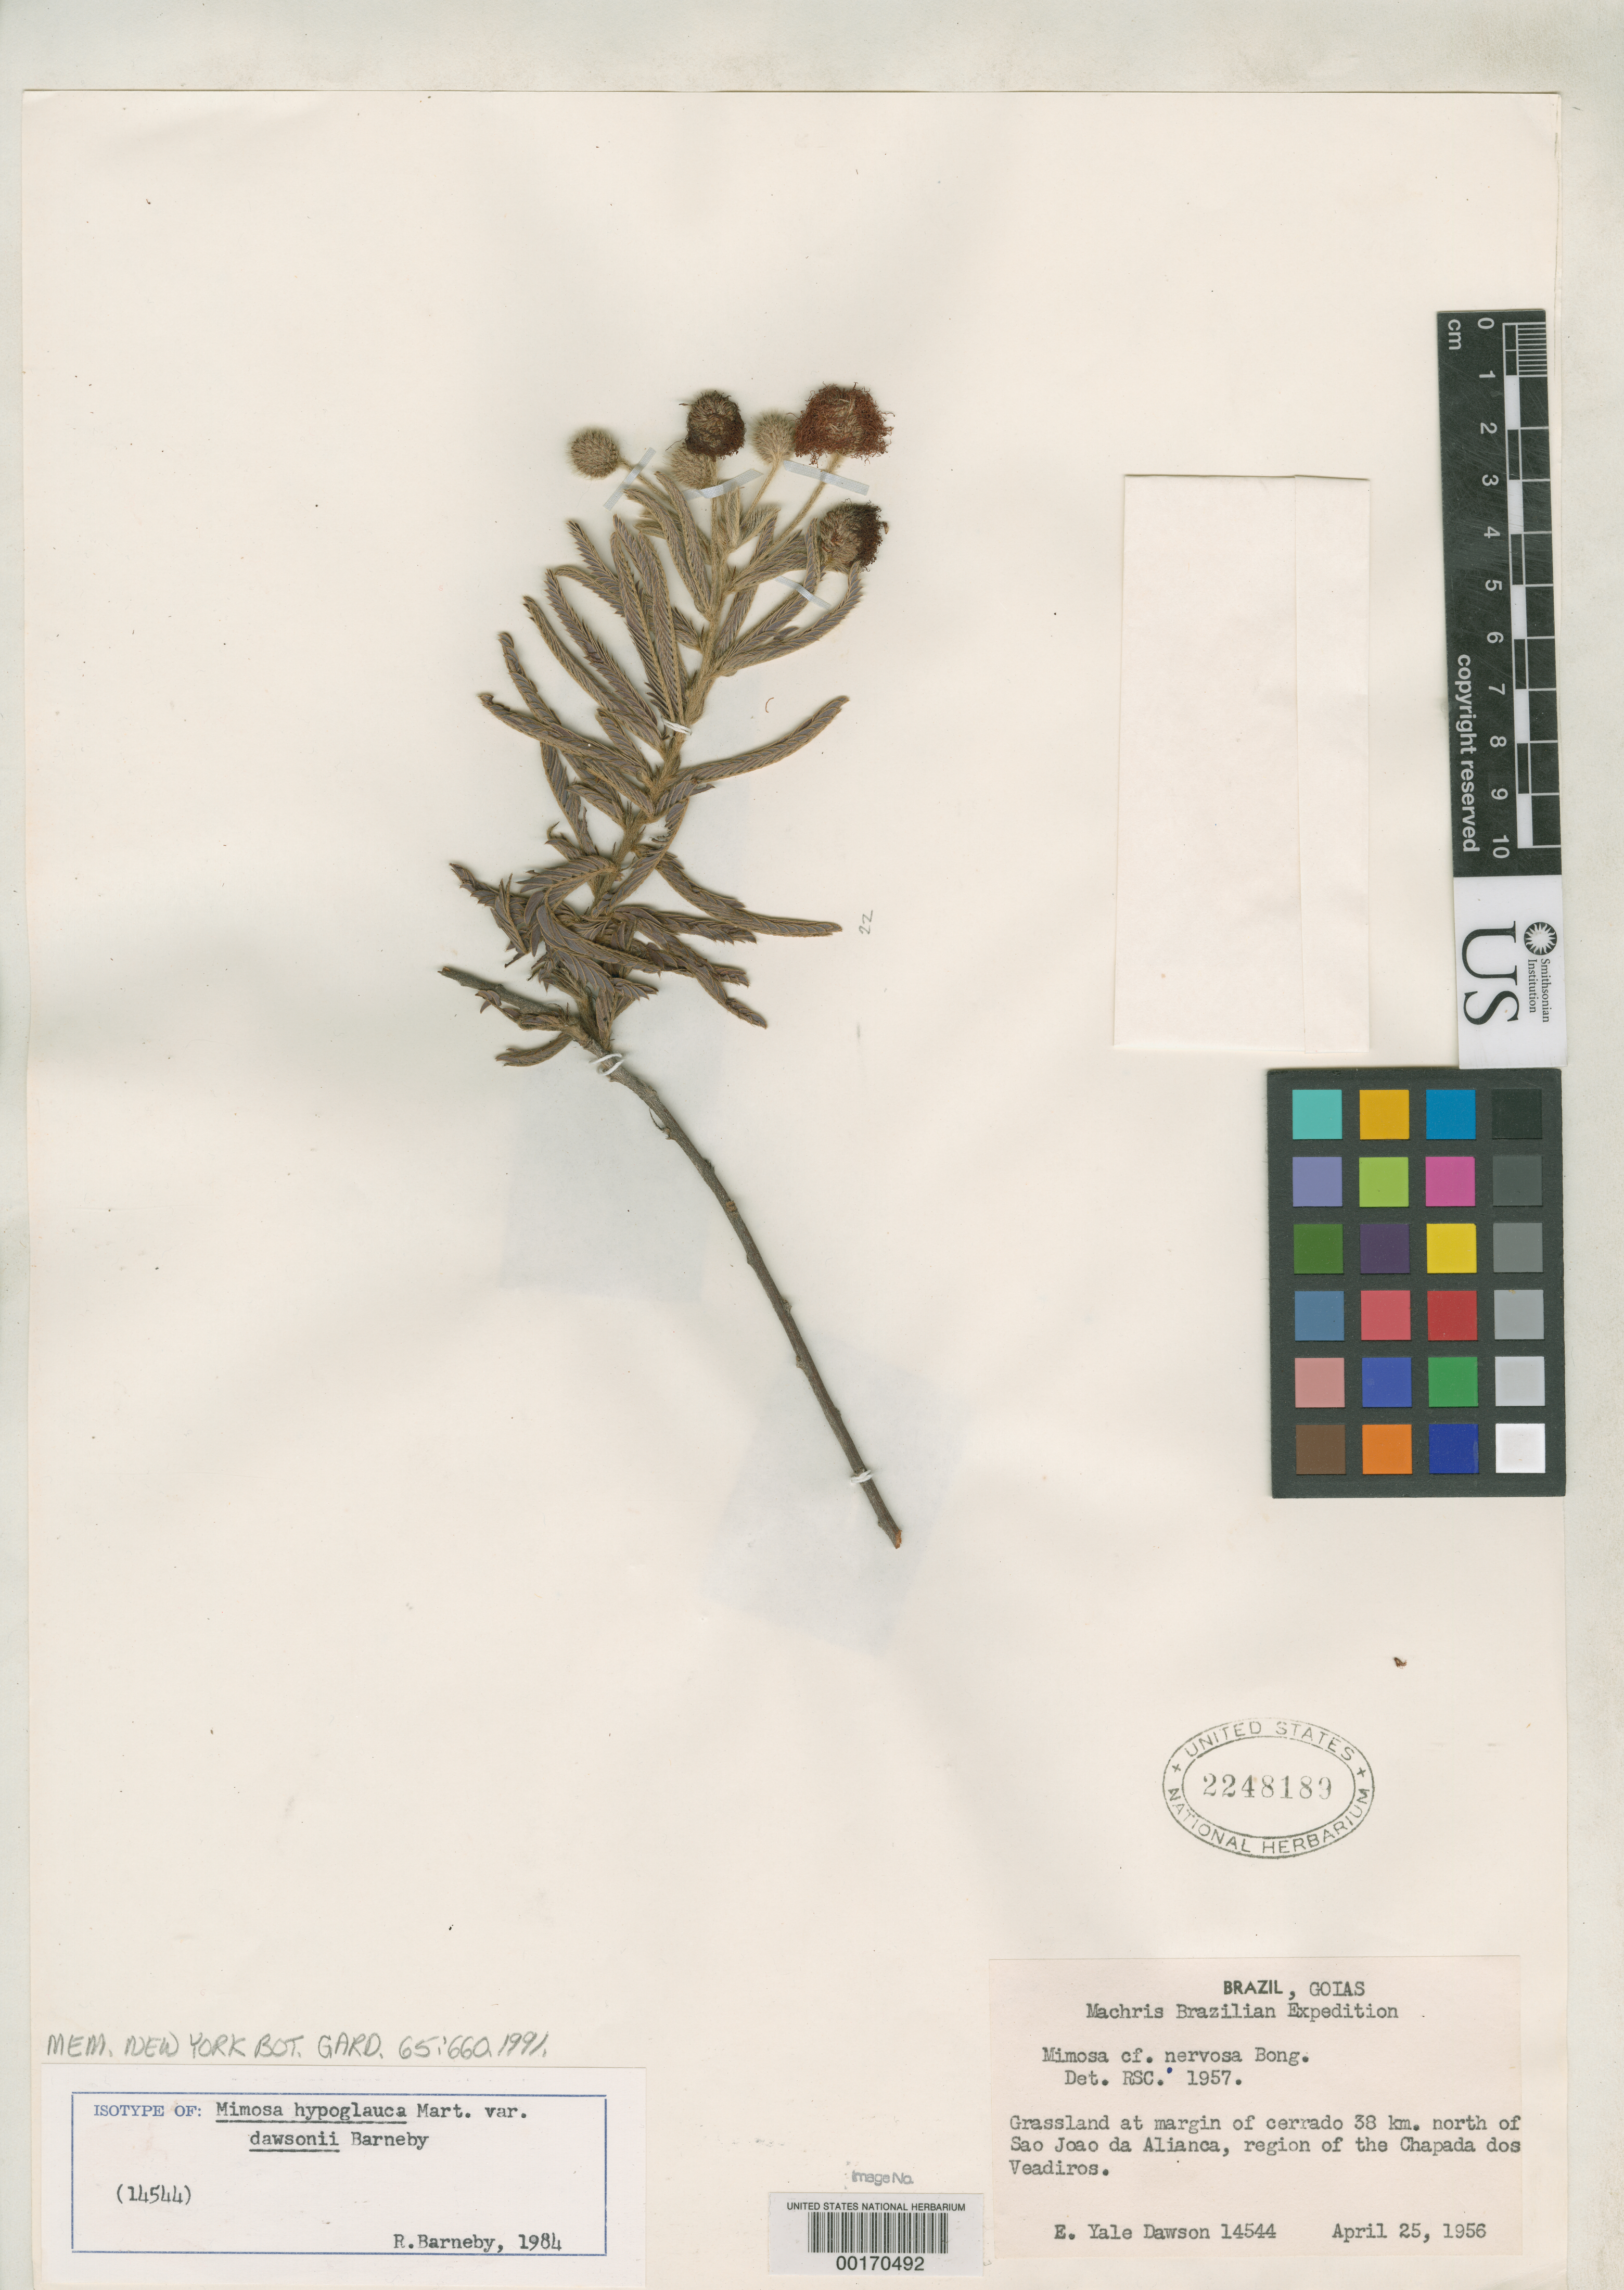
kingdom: Plantae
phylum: Tracheophyta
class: Magnoliopsida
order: Fabales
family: Fabaceae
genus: Mimosa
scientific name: Mimosa hypoglauca var. dawsonii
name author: Barneby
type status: Isotype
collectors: E. Y. Dawson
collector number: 14544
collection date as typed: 25 Apr 1956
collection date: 1956-04-25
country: Brazil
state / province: Goiás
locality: Grassland at margin of cerrado 38 km N of Sao Joao de Alianca, Chapada dos Veadiros region.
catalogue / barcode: US 2248189